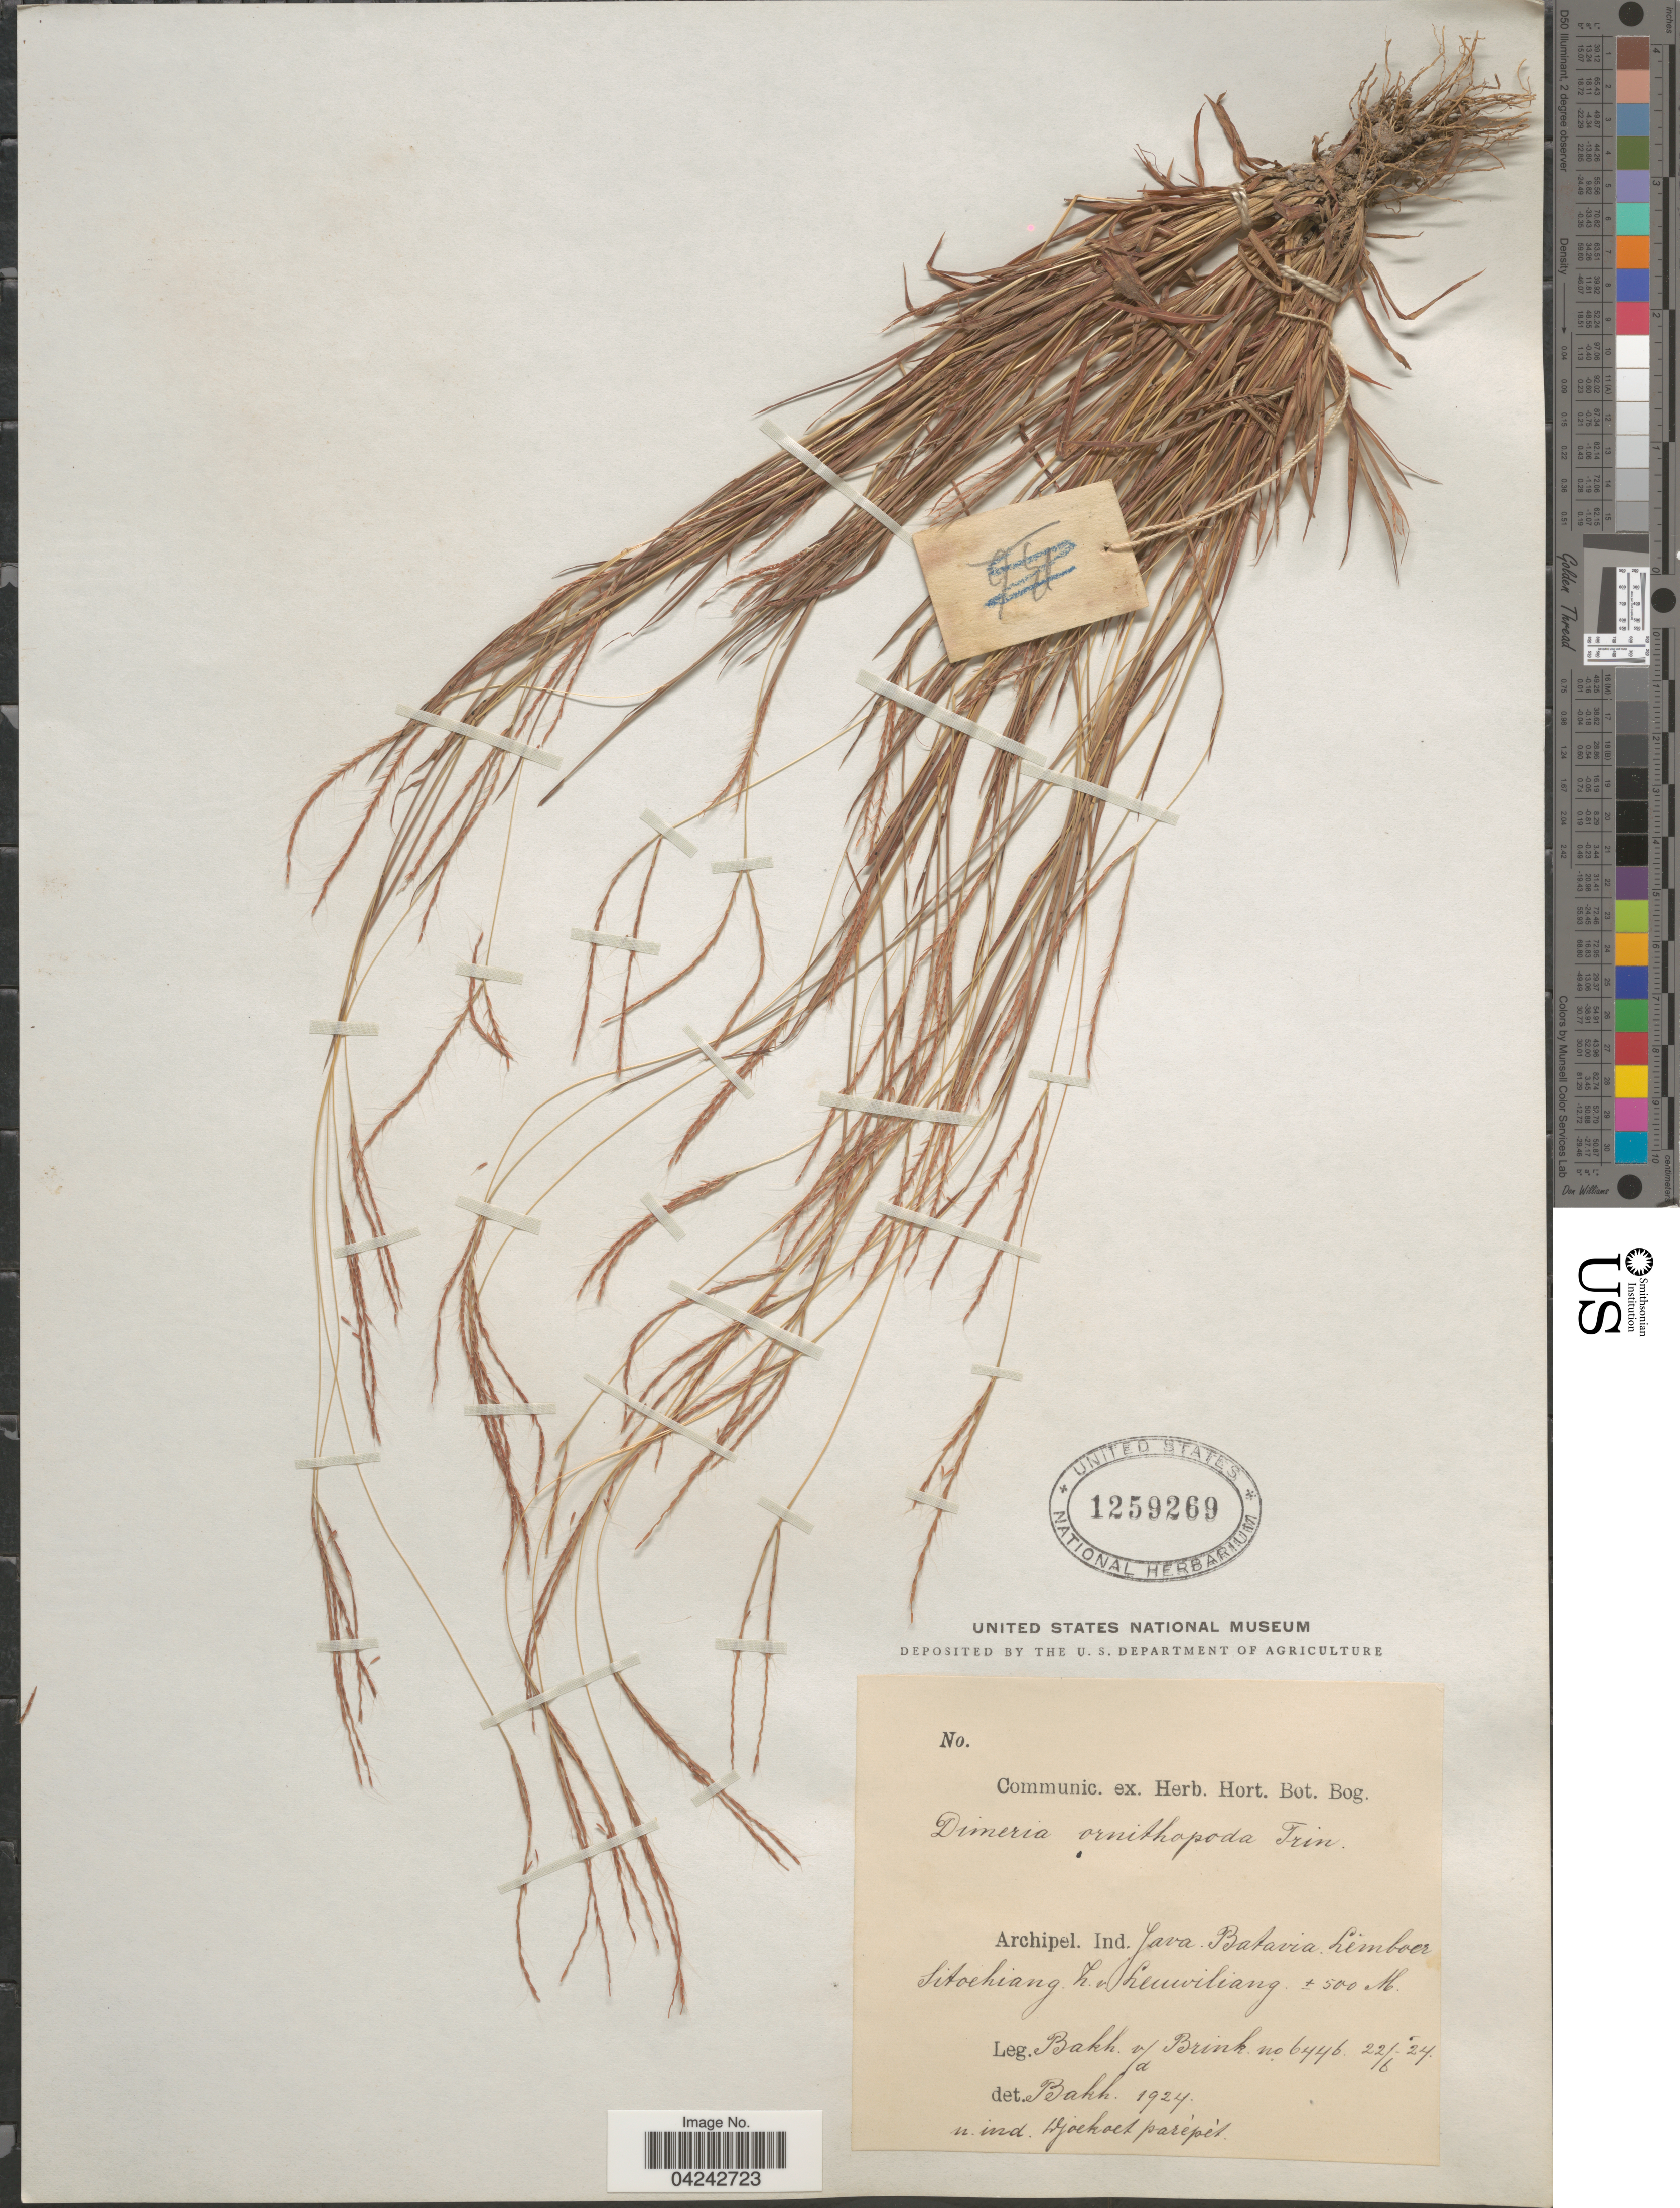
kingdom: Plantae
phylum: Tracheophyta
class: Liliopsida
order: Poales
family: Poaceae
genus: Dimeria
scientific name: Dimeria ornithopoda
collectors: R. C. Bakhuizen van den Brink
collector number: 6446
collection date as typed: Transcribed d/m/y: 22/6/24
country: Indonesia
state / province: Java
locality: Archipel. Ind. Java. Batavia. Lemboer Sitoekiang h.v. Leuwiliang.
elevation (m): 500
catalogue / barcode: US 1259269